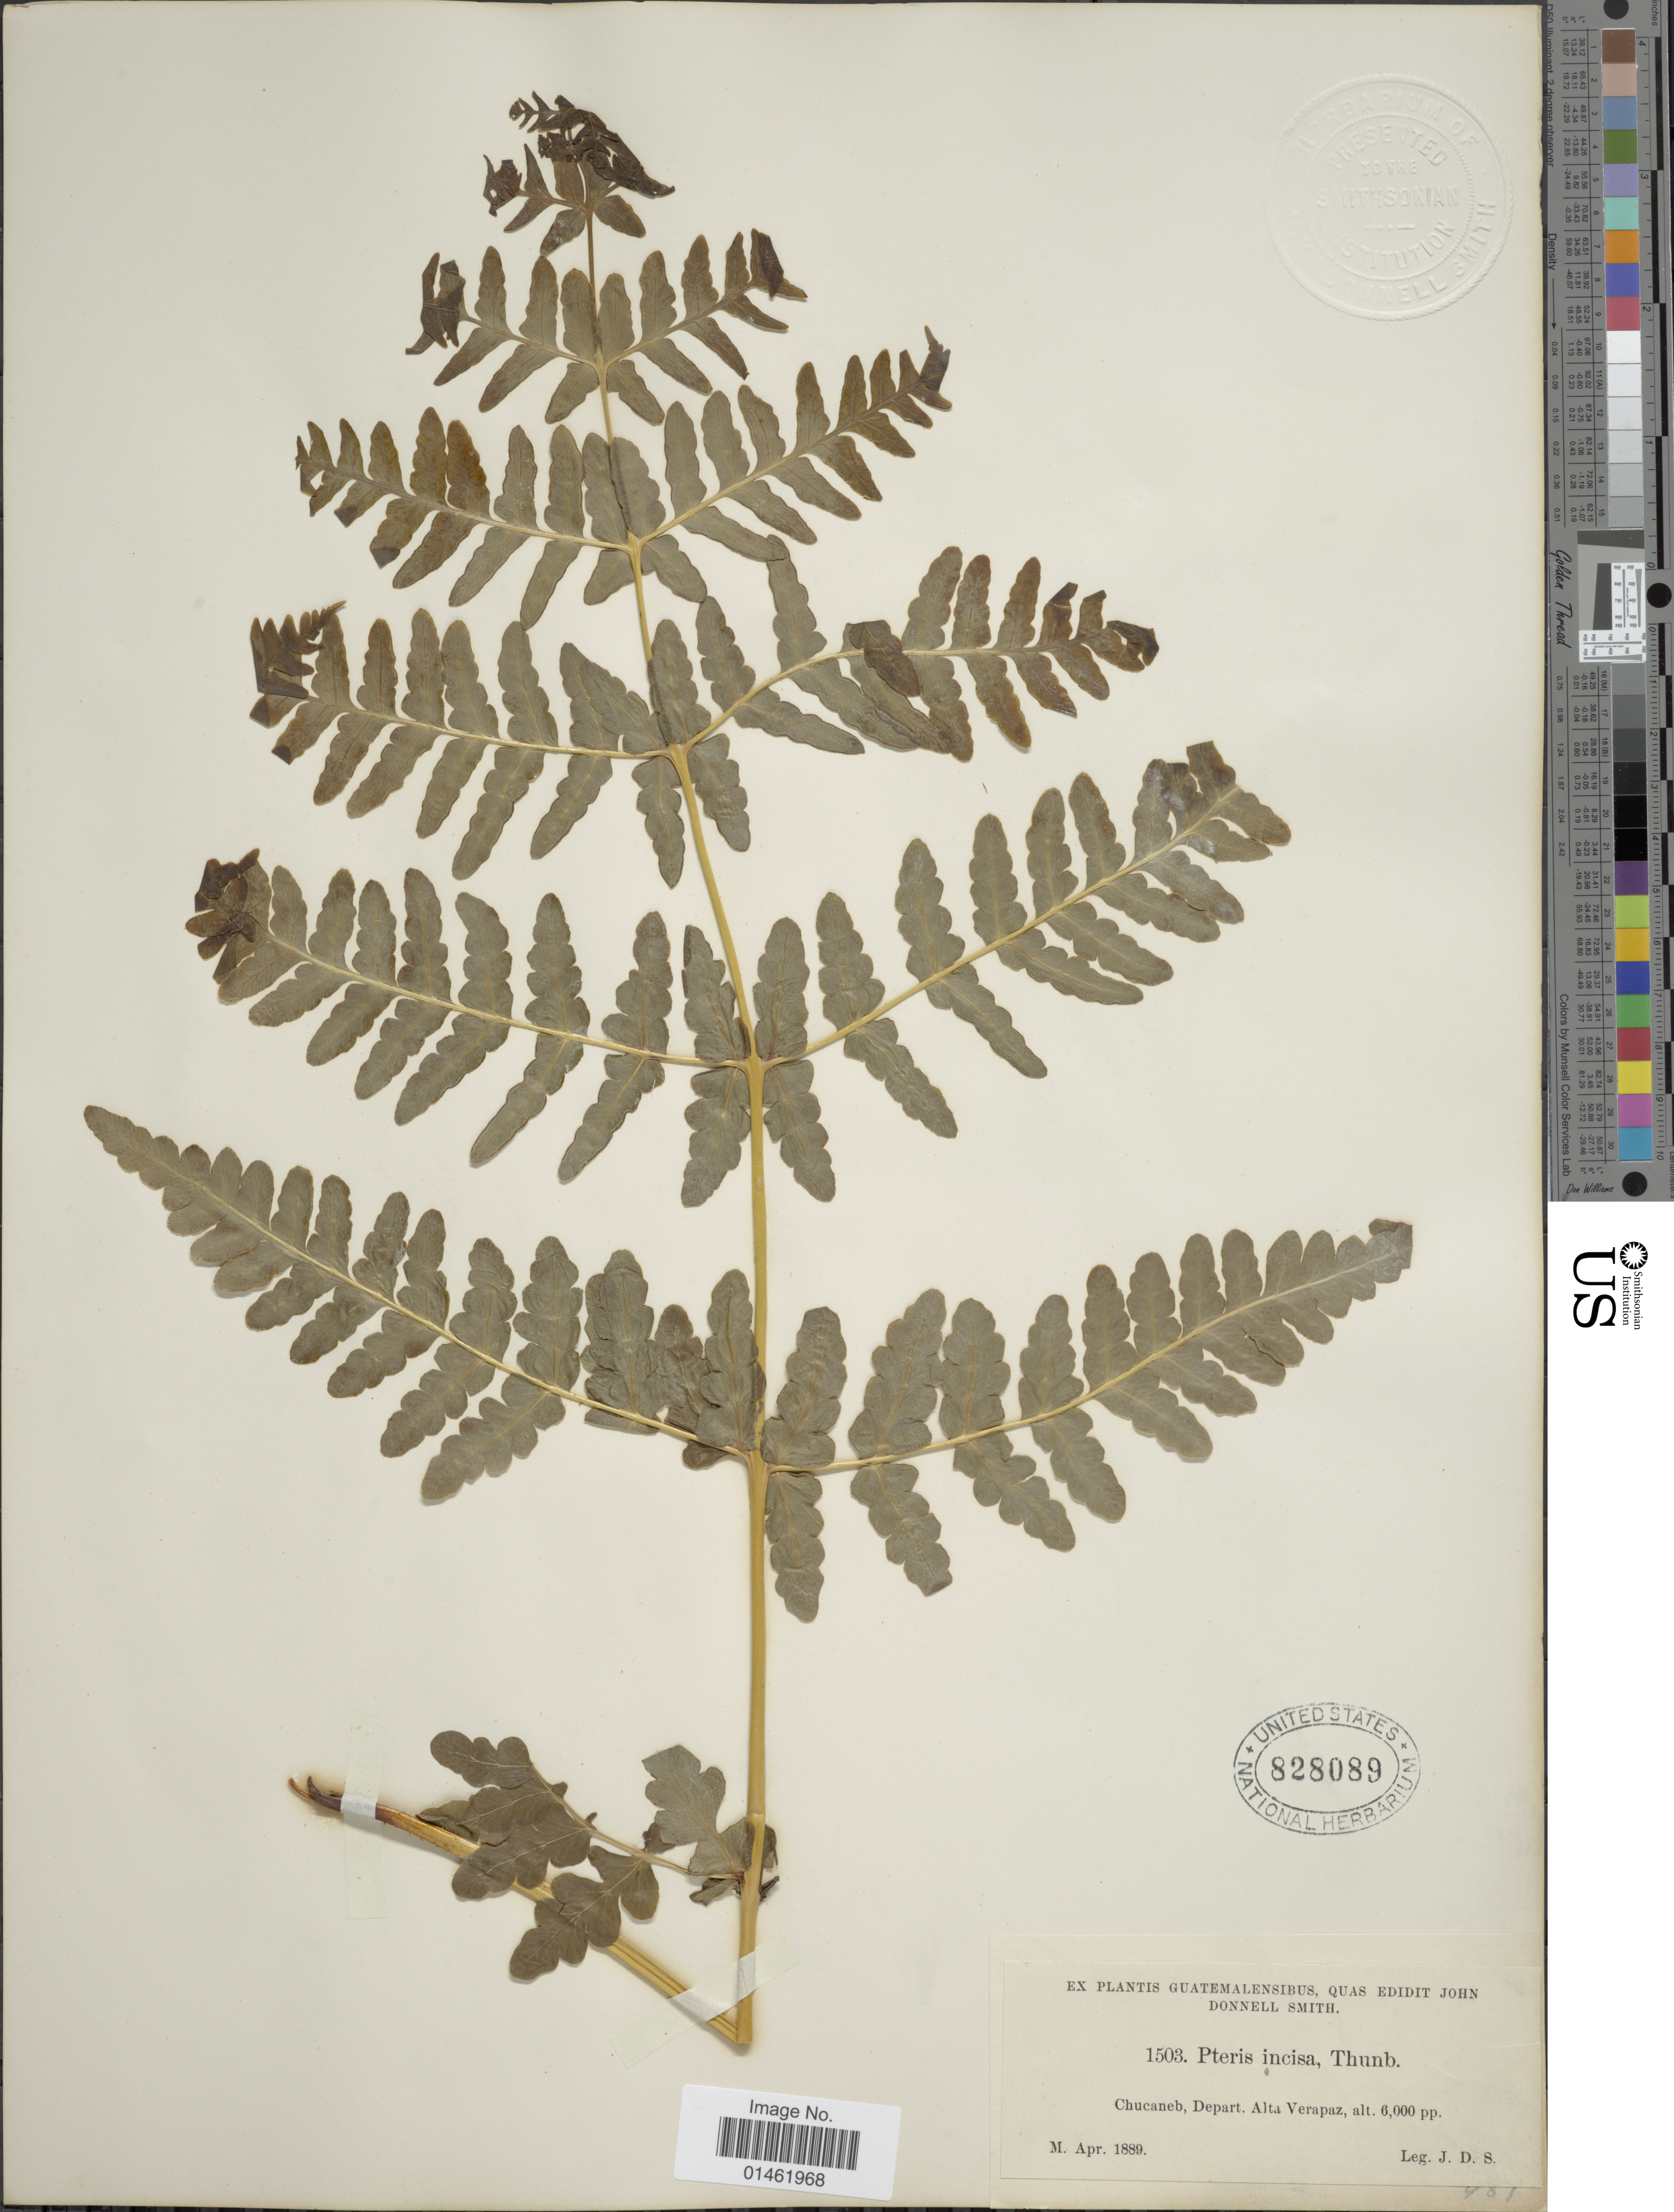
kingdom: Plantae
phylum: Tracheophyta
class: Polypodiopsida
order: Polypodiales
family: Dennstaedtiaceae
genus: Histiopteris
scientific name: Histiopteris incisa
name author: (Thunb.) J. Sm.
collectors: J. Donnell Smith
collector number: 1503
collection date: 1889-04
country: Guatemala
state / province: Alta Verapaz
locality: Chucaneb, Depart. Alta Verapaz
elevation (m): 1829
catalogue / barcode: US 828089